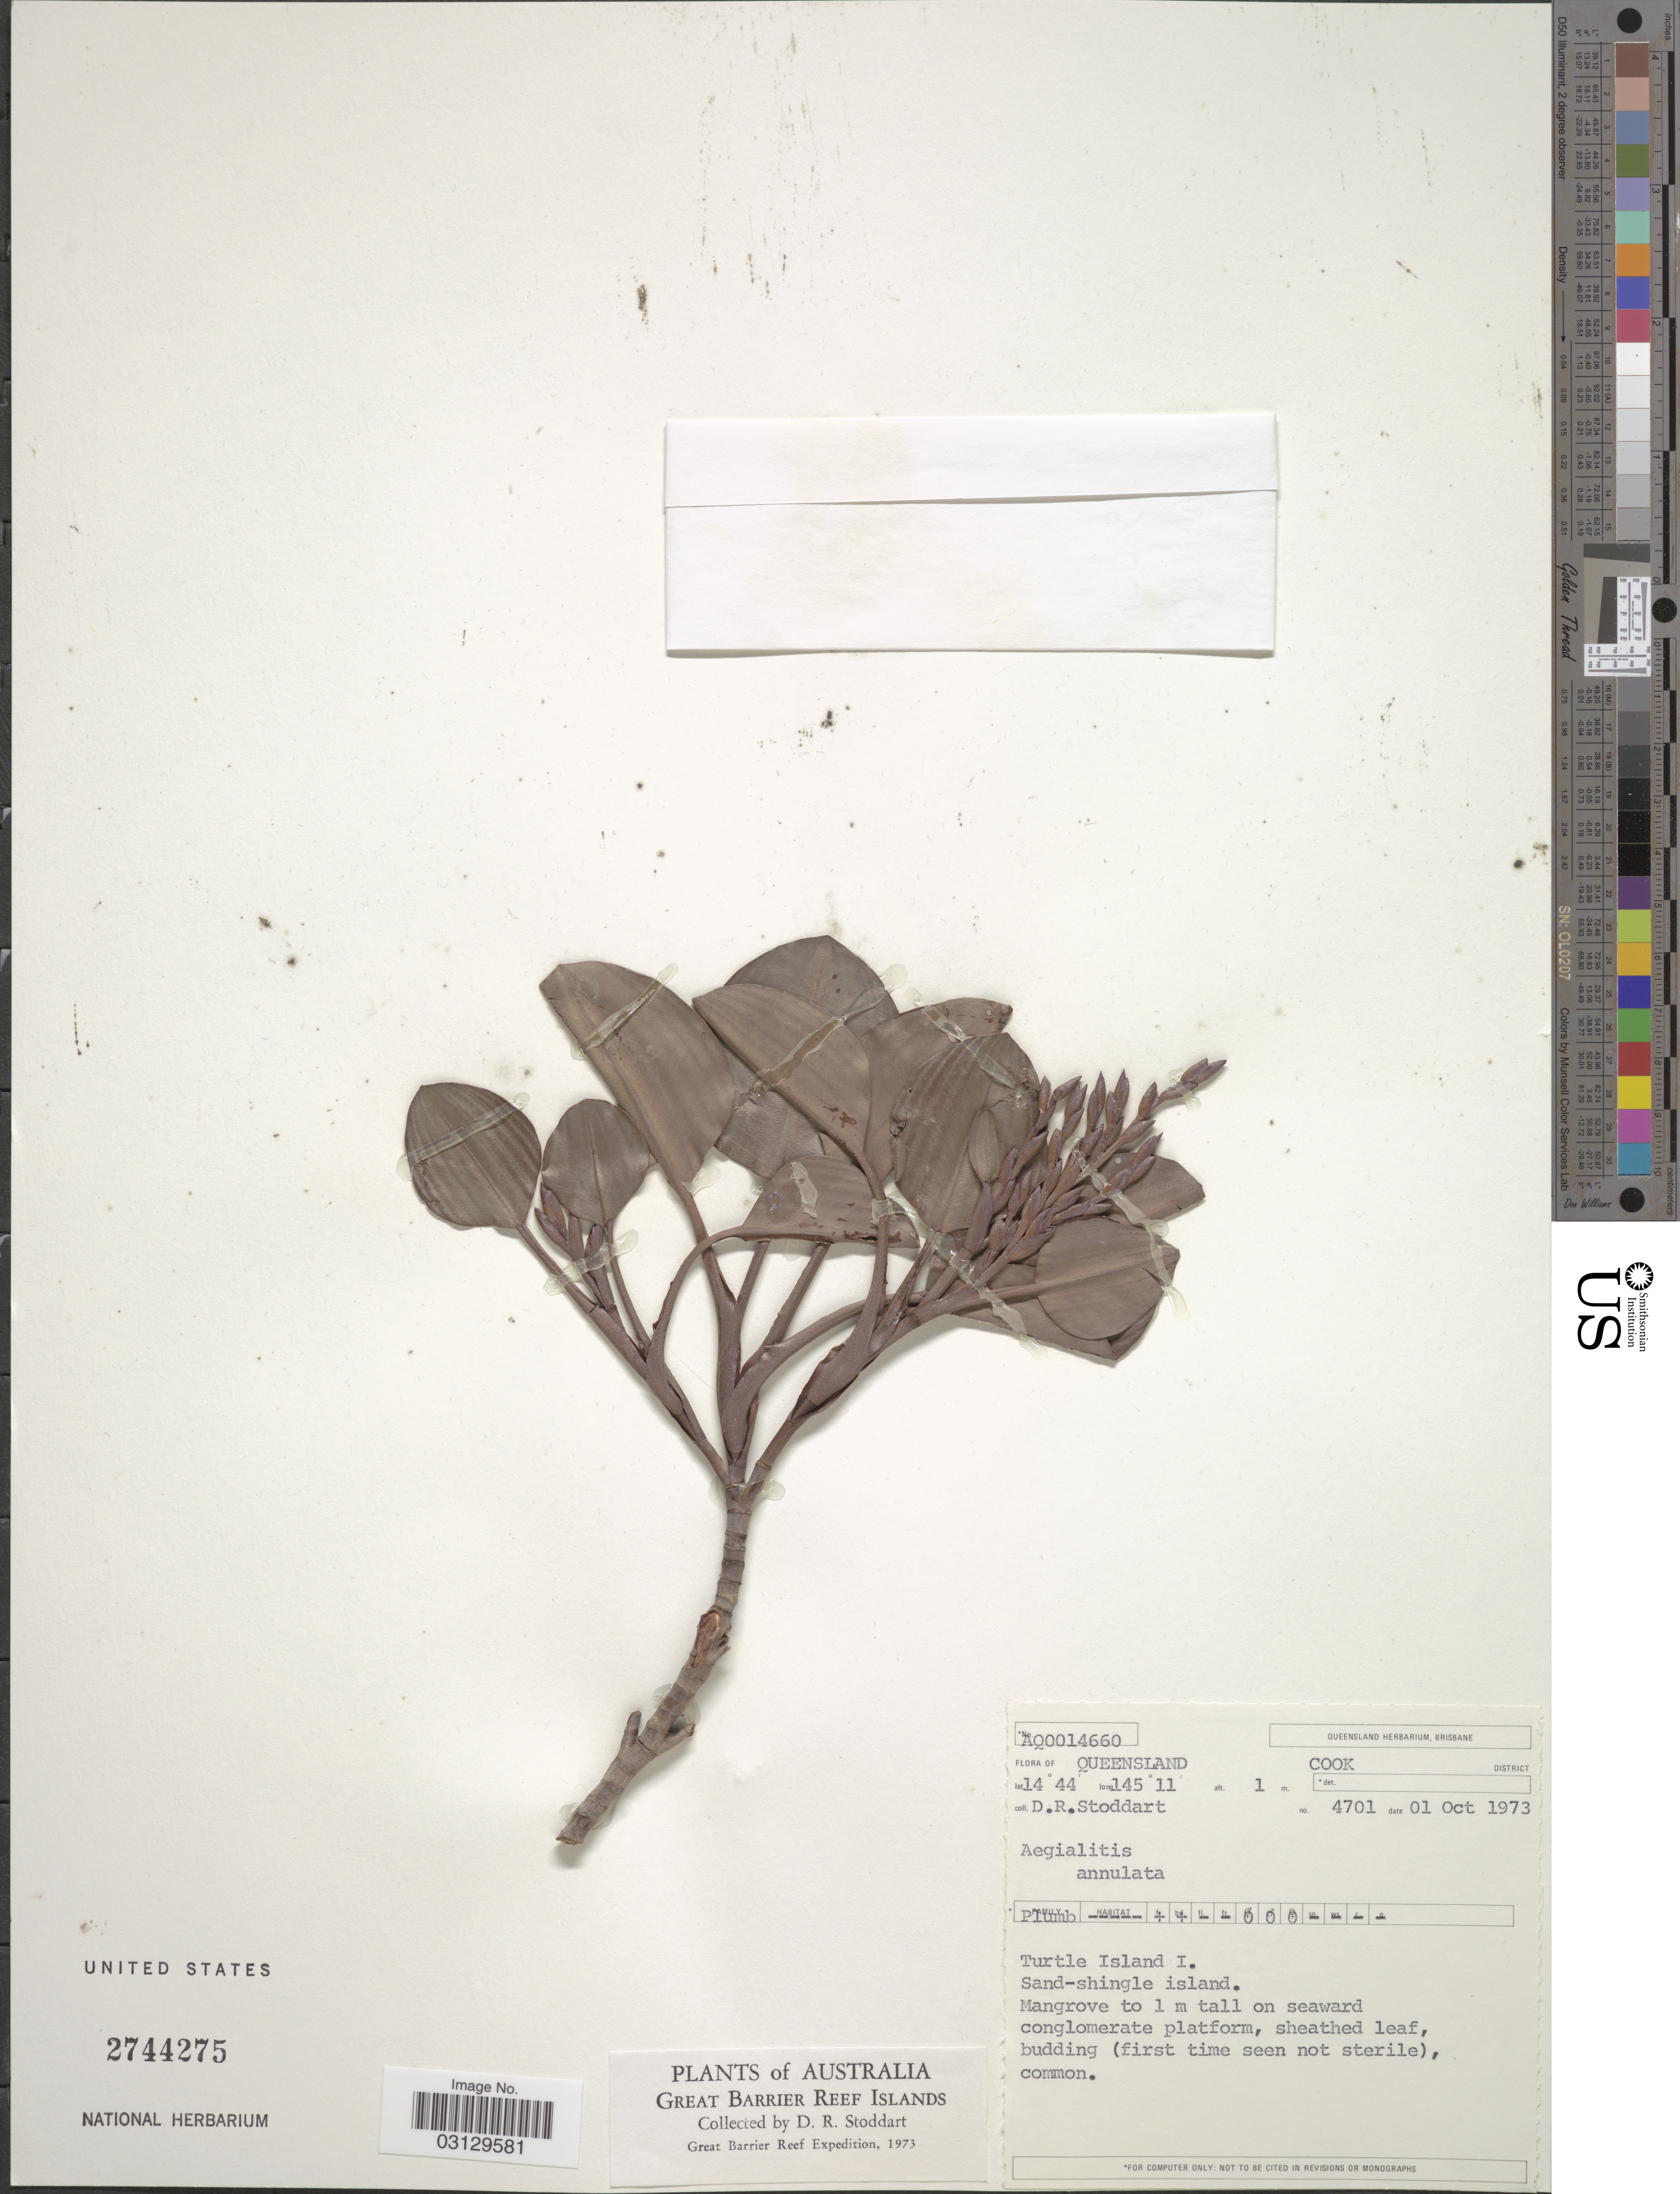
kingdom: Plantae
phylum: Tracheophyta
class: Magnoliopsida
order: Caryophyllales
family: Plumbaginaceae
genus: Aegialitis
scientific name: Aegialitis annulata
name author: R. Br.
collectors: D. R. Stoddart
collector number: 4701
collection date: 1973-10-01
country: Australia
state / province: Queensland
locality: Cook District. Turtle Island I. Sand-shingle island.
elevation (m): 1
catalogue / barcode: US 2744275